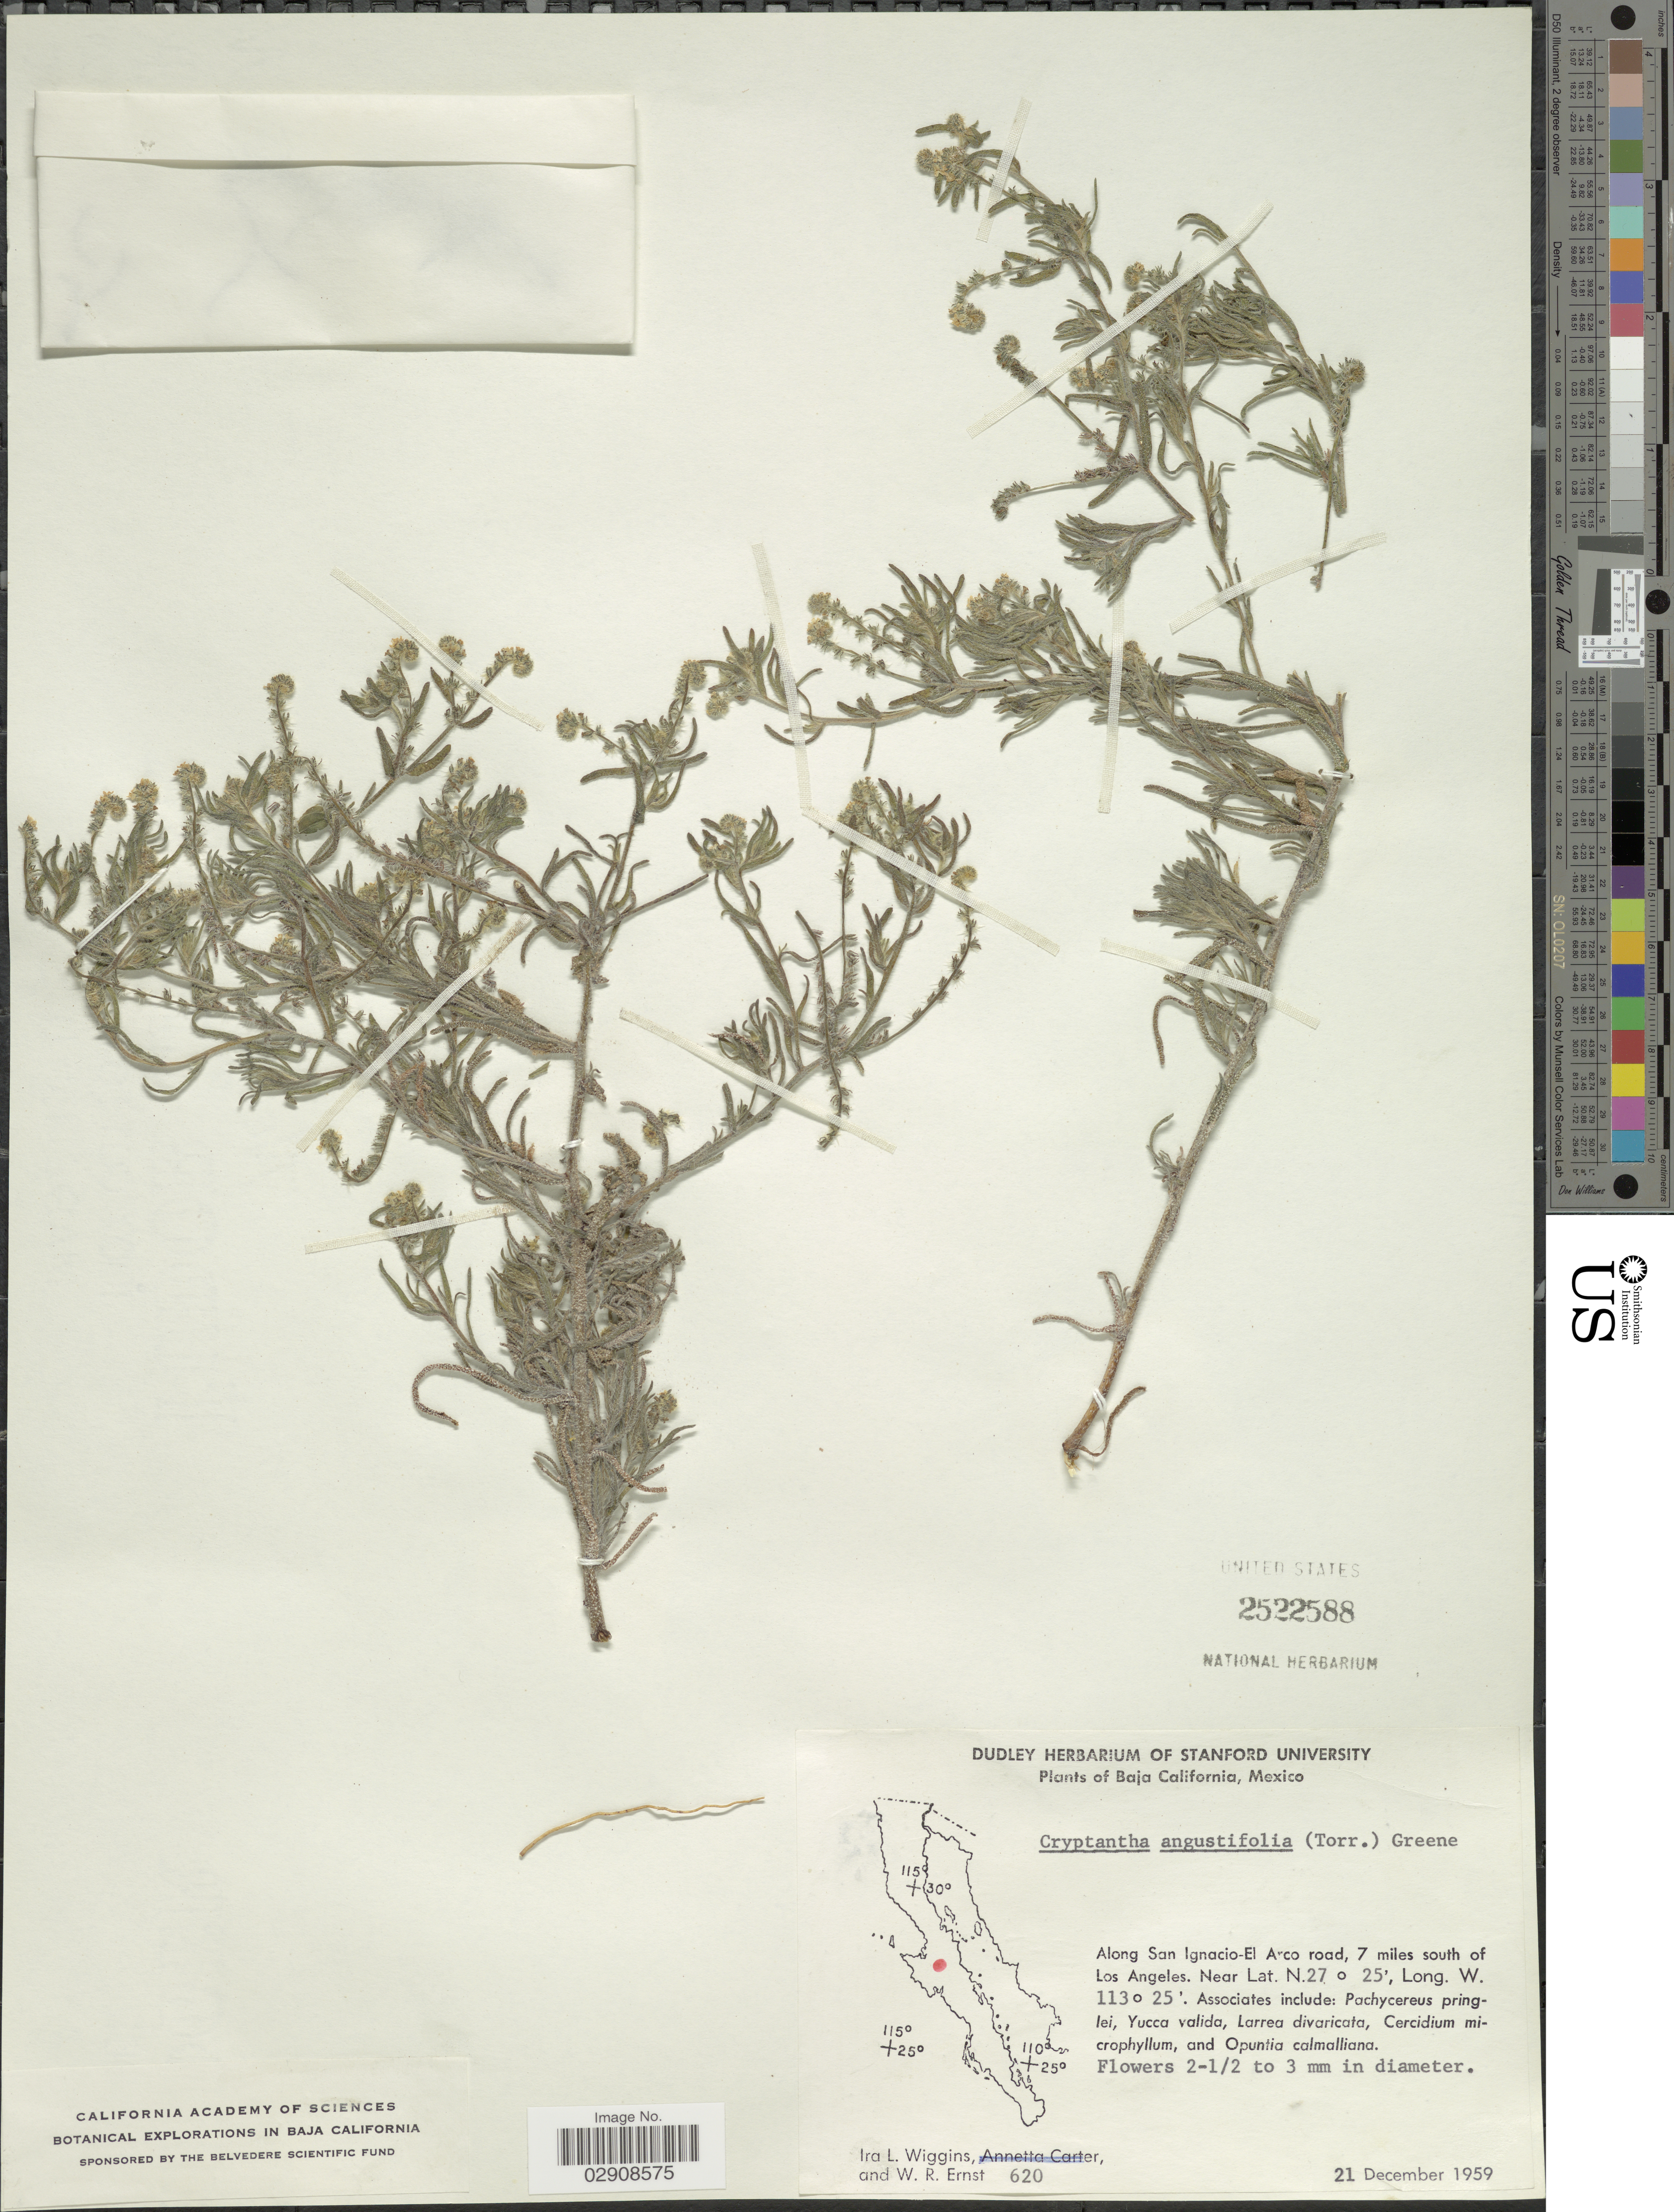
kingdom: Plantae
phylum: Tracheophyta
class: Magnoliopsida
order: Boraginales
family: Boraginaceae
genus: Cryptantha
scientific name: Cryptantha angustifolia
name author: (Torr.) Greene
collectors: I. L. Wiggins & W. R. Ernst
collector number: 620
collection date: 1959-12-21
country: Mexico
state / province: Baja California Norte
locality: Along San Ignacio-El Arco road, 7 miles south of Los Angeles.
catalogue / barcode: US 2522588